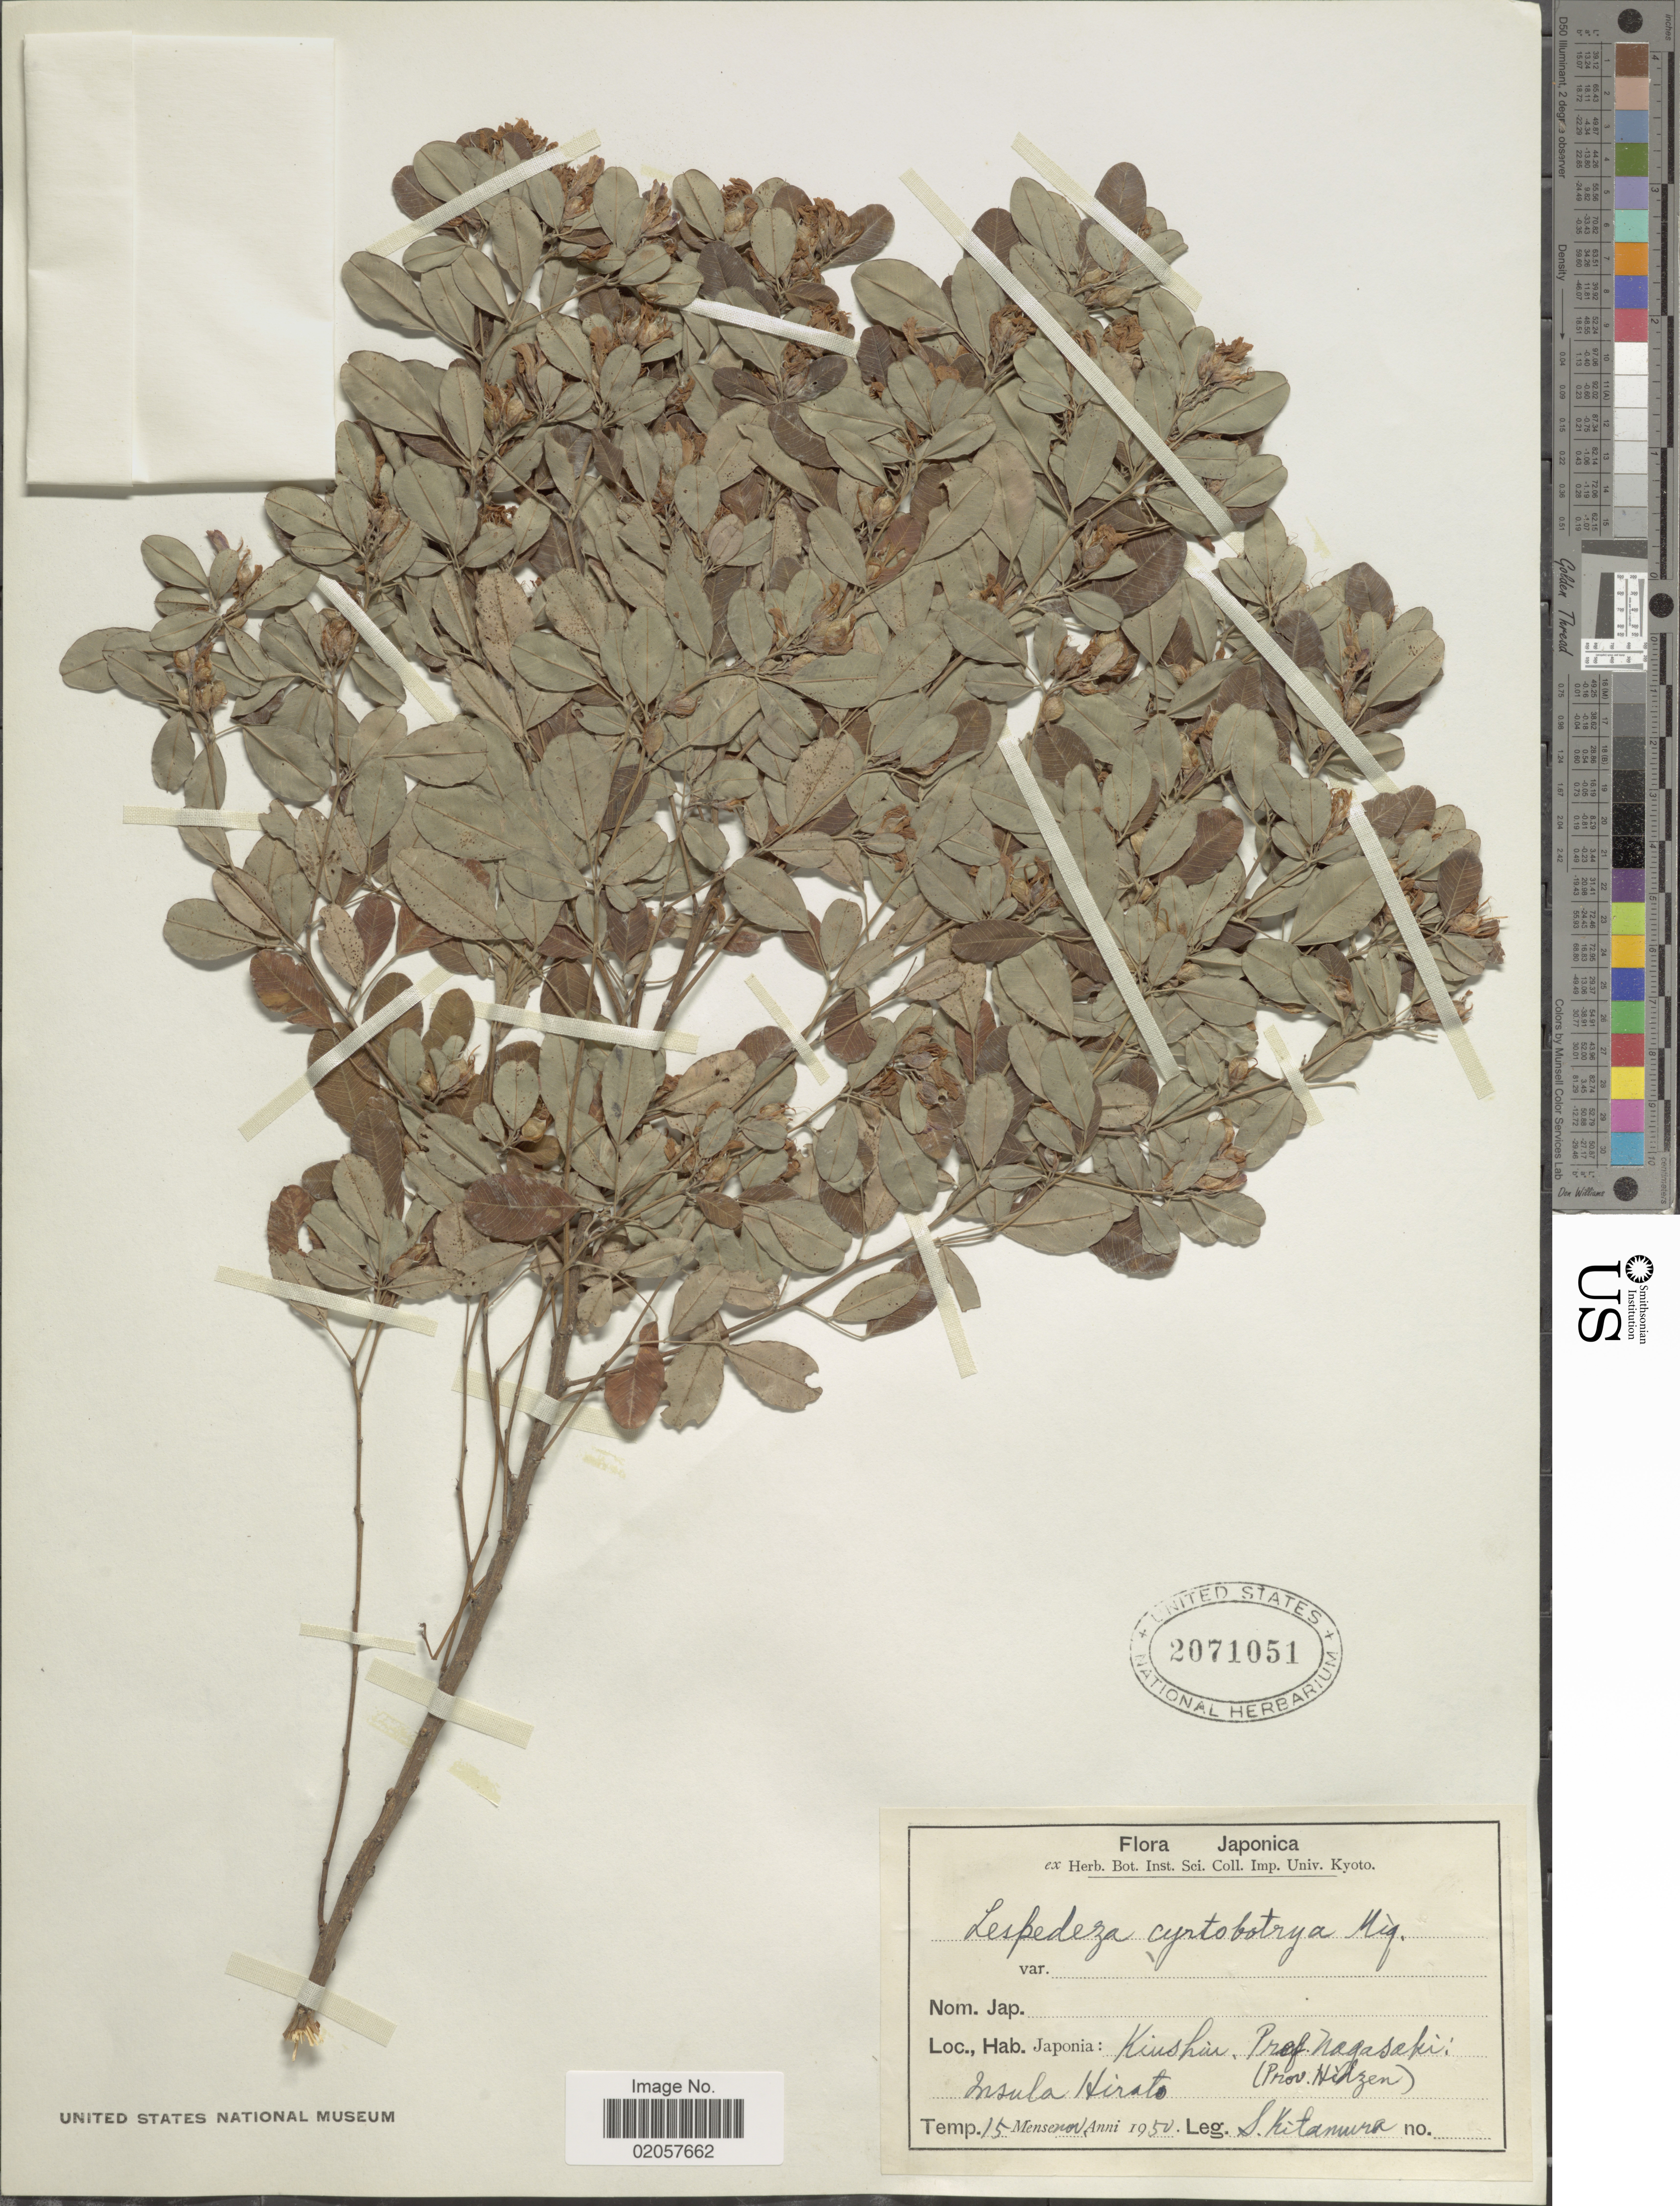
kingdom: Plantae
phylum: Tracheophyta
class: Magnoliopsida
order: Fabales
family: Fabaceae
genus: Lespedeza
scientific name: Lespedeza cyrtobotrya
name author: Miq.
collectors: S. Kitamura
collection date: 1950-11-15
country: Japan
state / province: Nagasaki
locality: Kiushiu, Insula Hirato, Prov. Hidzen.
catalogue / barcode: US 2071051